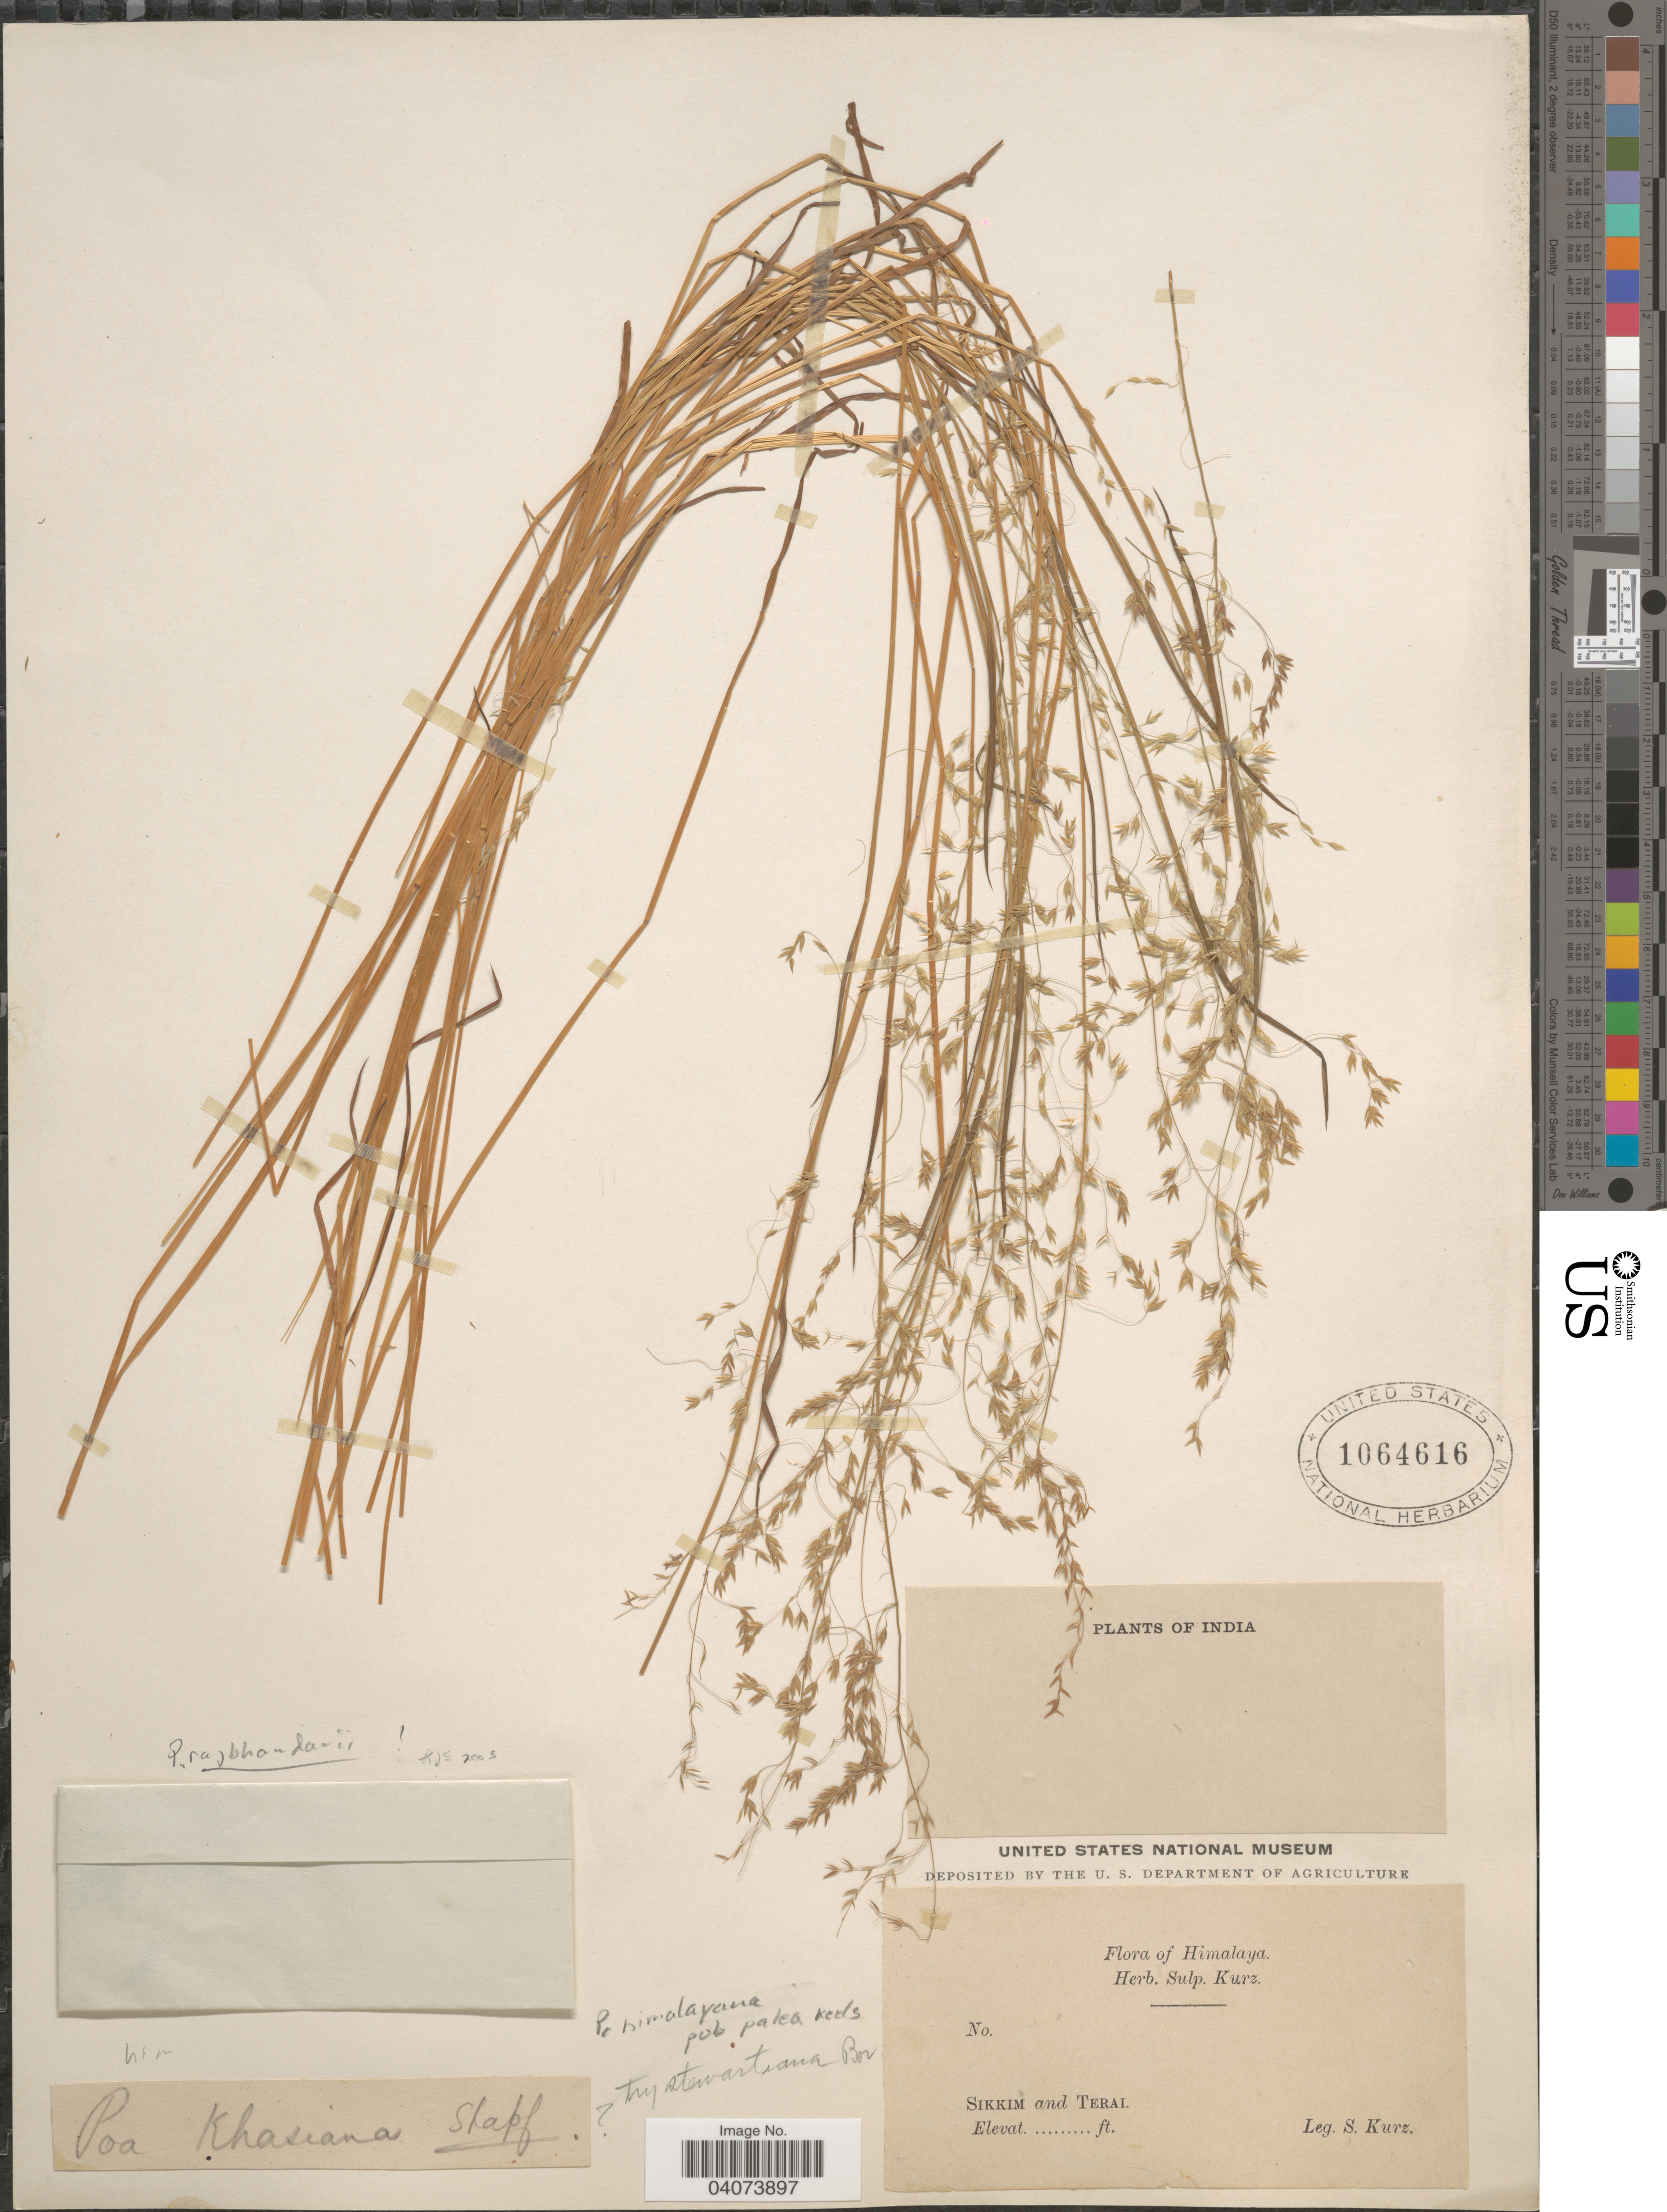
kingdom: Plantae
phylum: Tracheophyta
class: Liliopsida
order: Poales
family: Poaceae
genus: Poa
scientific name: Poa rajbhandarii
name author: Noltie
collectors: S. Kurz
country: India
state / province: Sikkim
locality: Himalaya. Terai.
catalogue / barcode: US 1064616